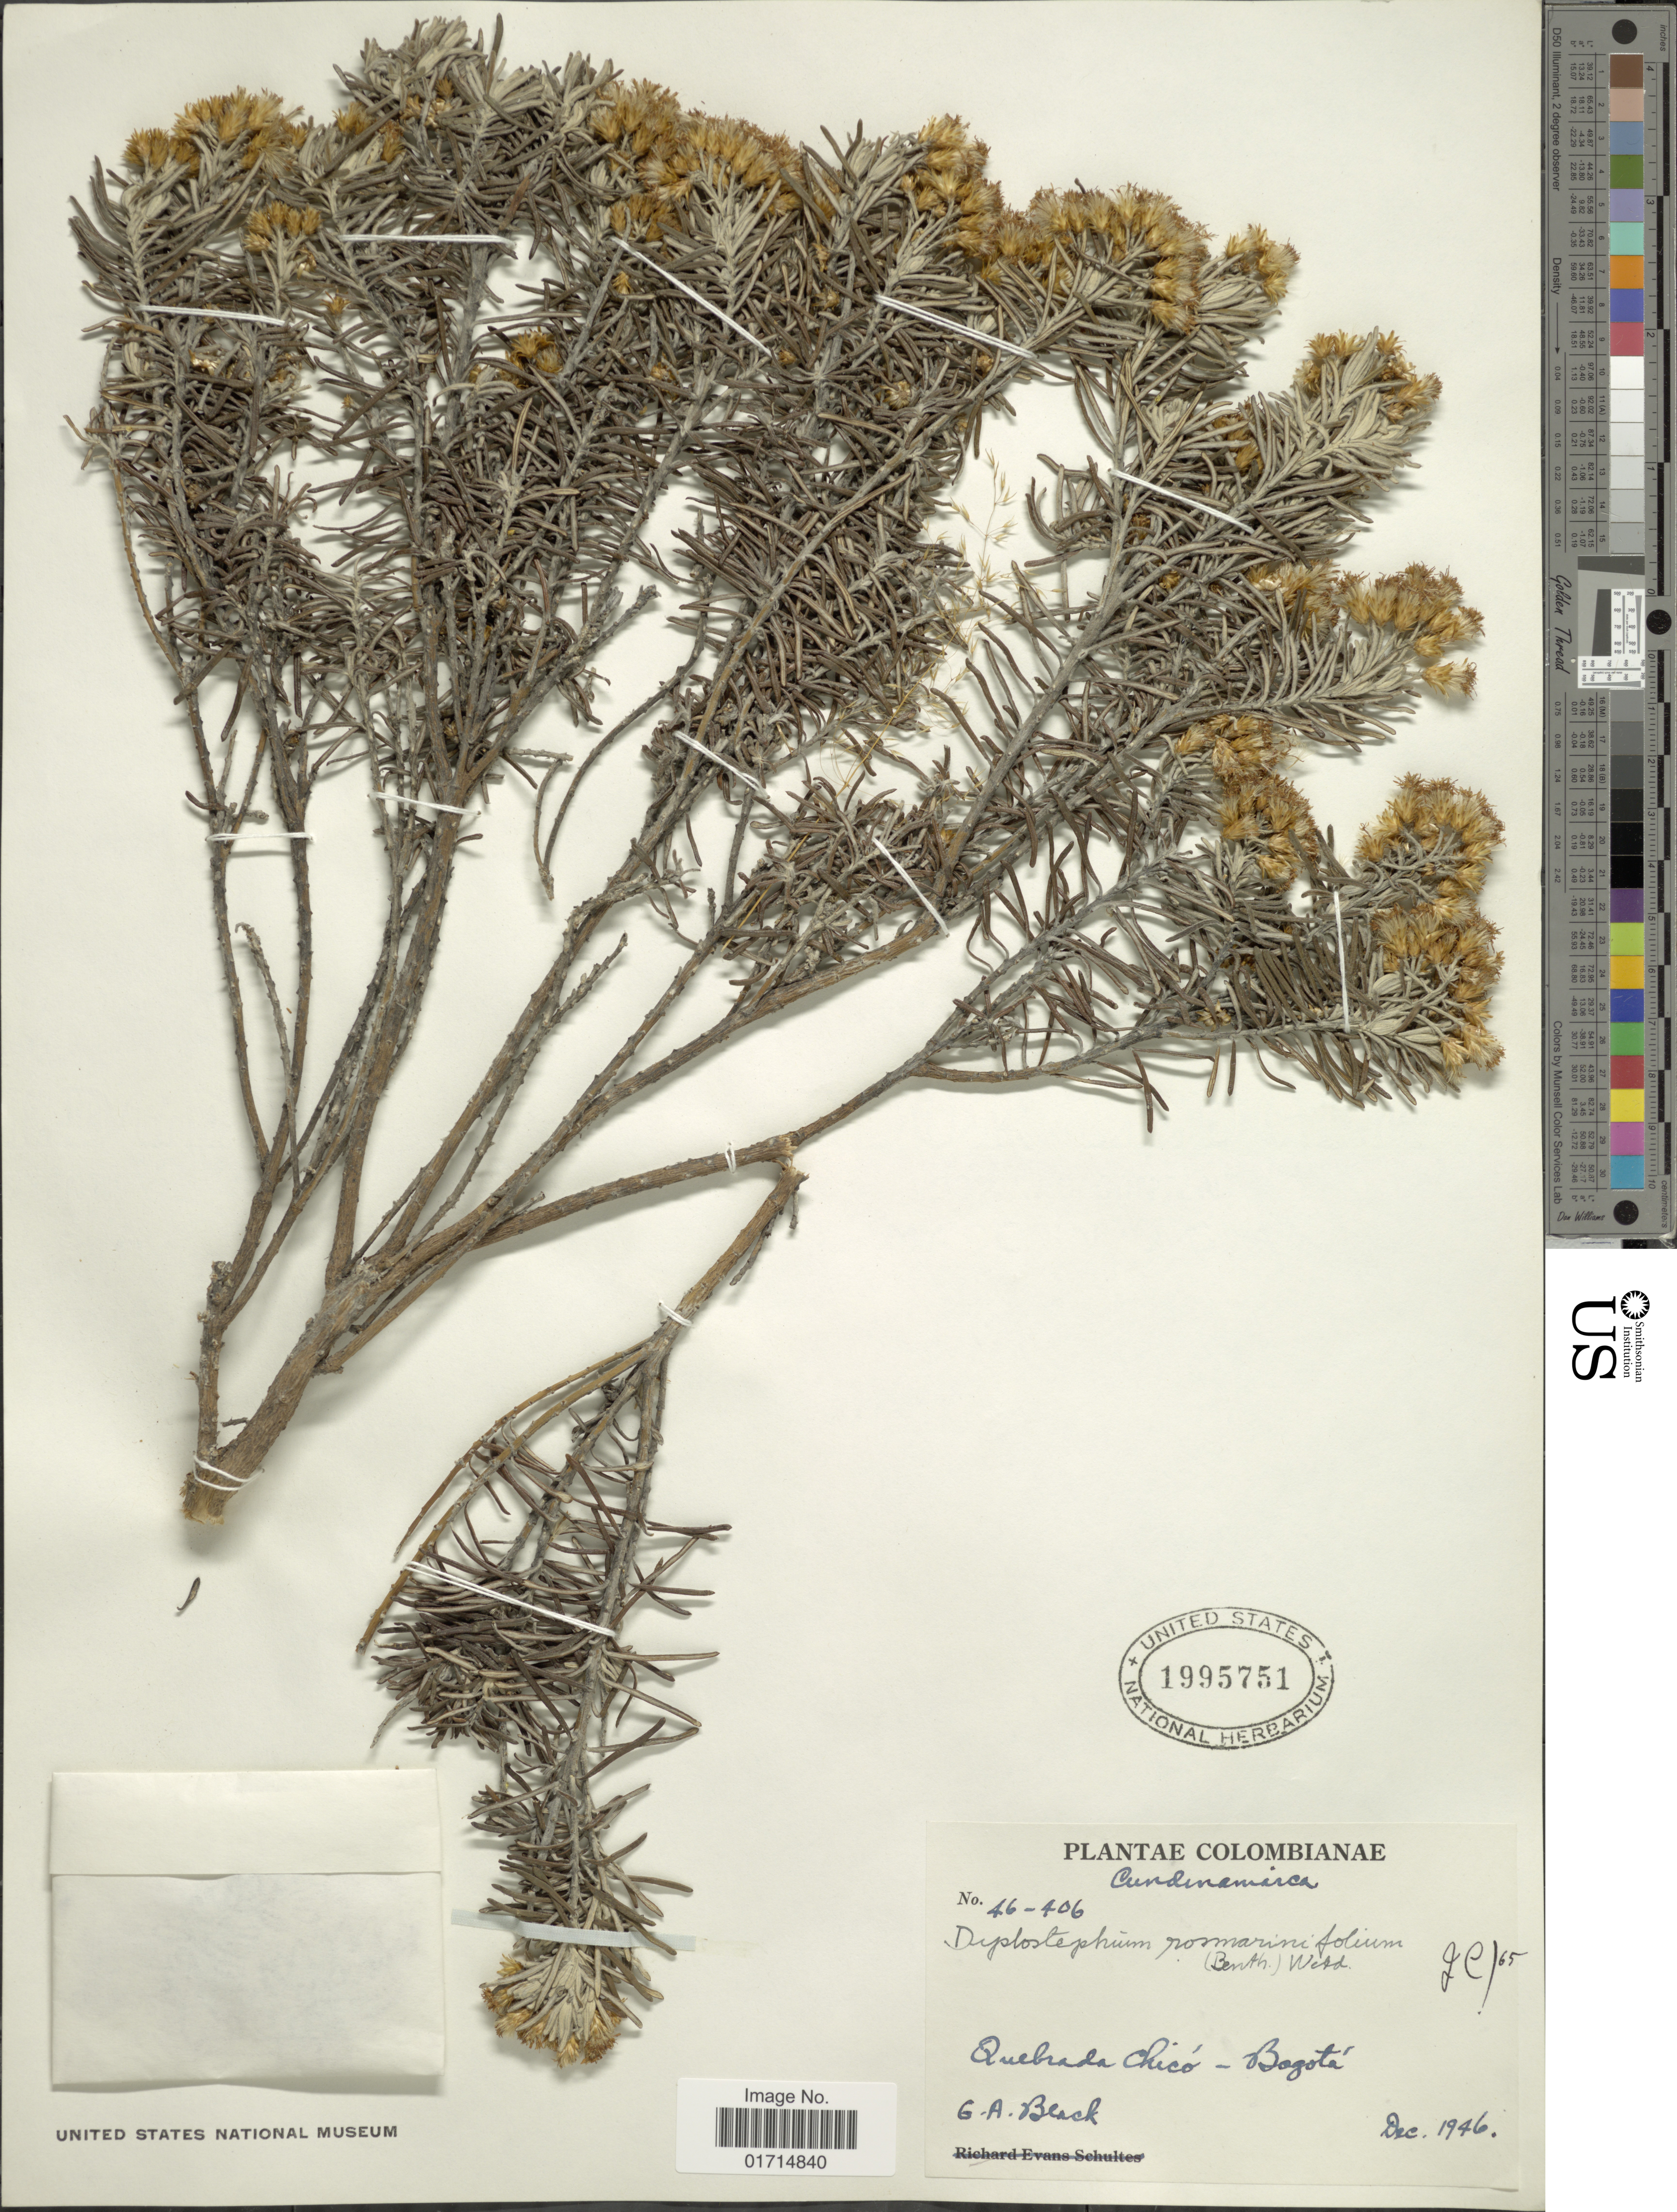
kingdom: Plantae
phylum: Tracheophyta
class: Magnoliopsida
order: Asterales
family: Asteraceae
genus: Diplostephium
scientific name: Diplostephium rosmarinifolium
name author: (Benth.) Wedd.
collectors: G. Beack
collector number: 46-406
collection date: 1946-12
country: Colombia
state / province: Bogota D.C.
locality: Colombianae. Quebrada Chico-Bogota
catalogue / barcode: US 1995751